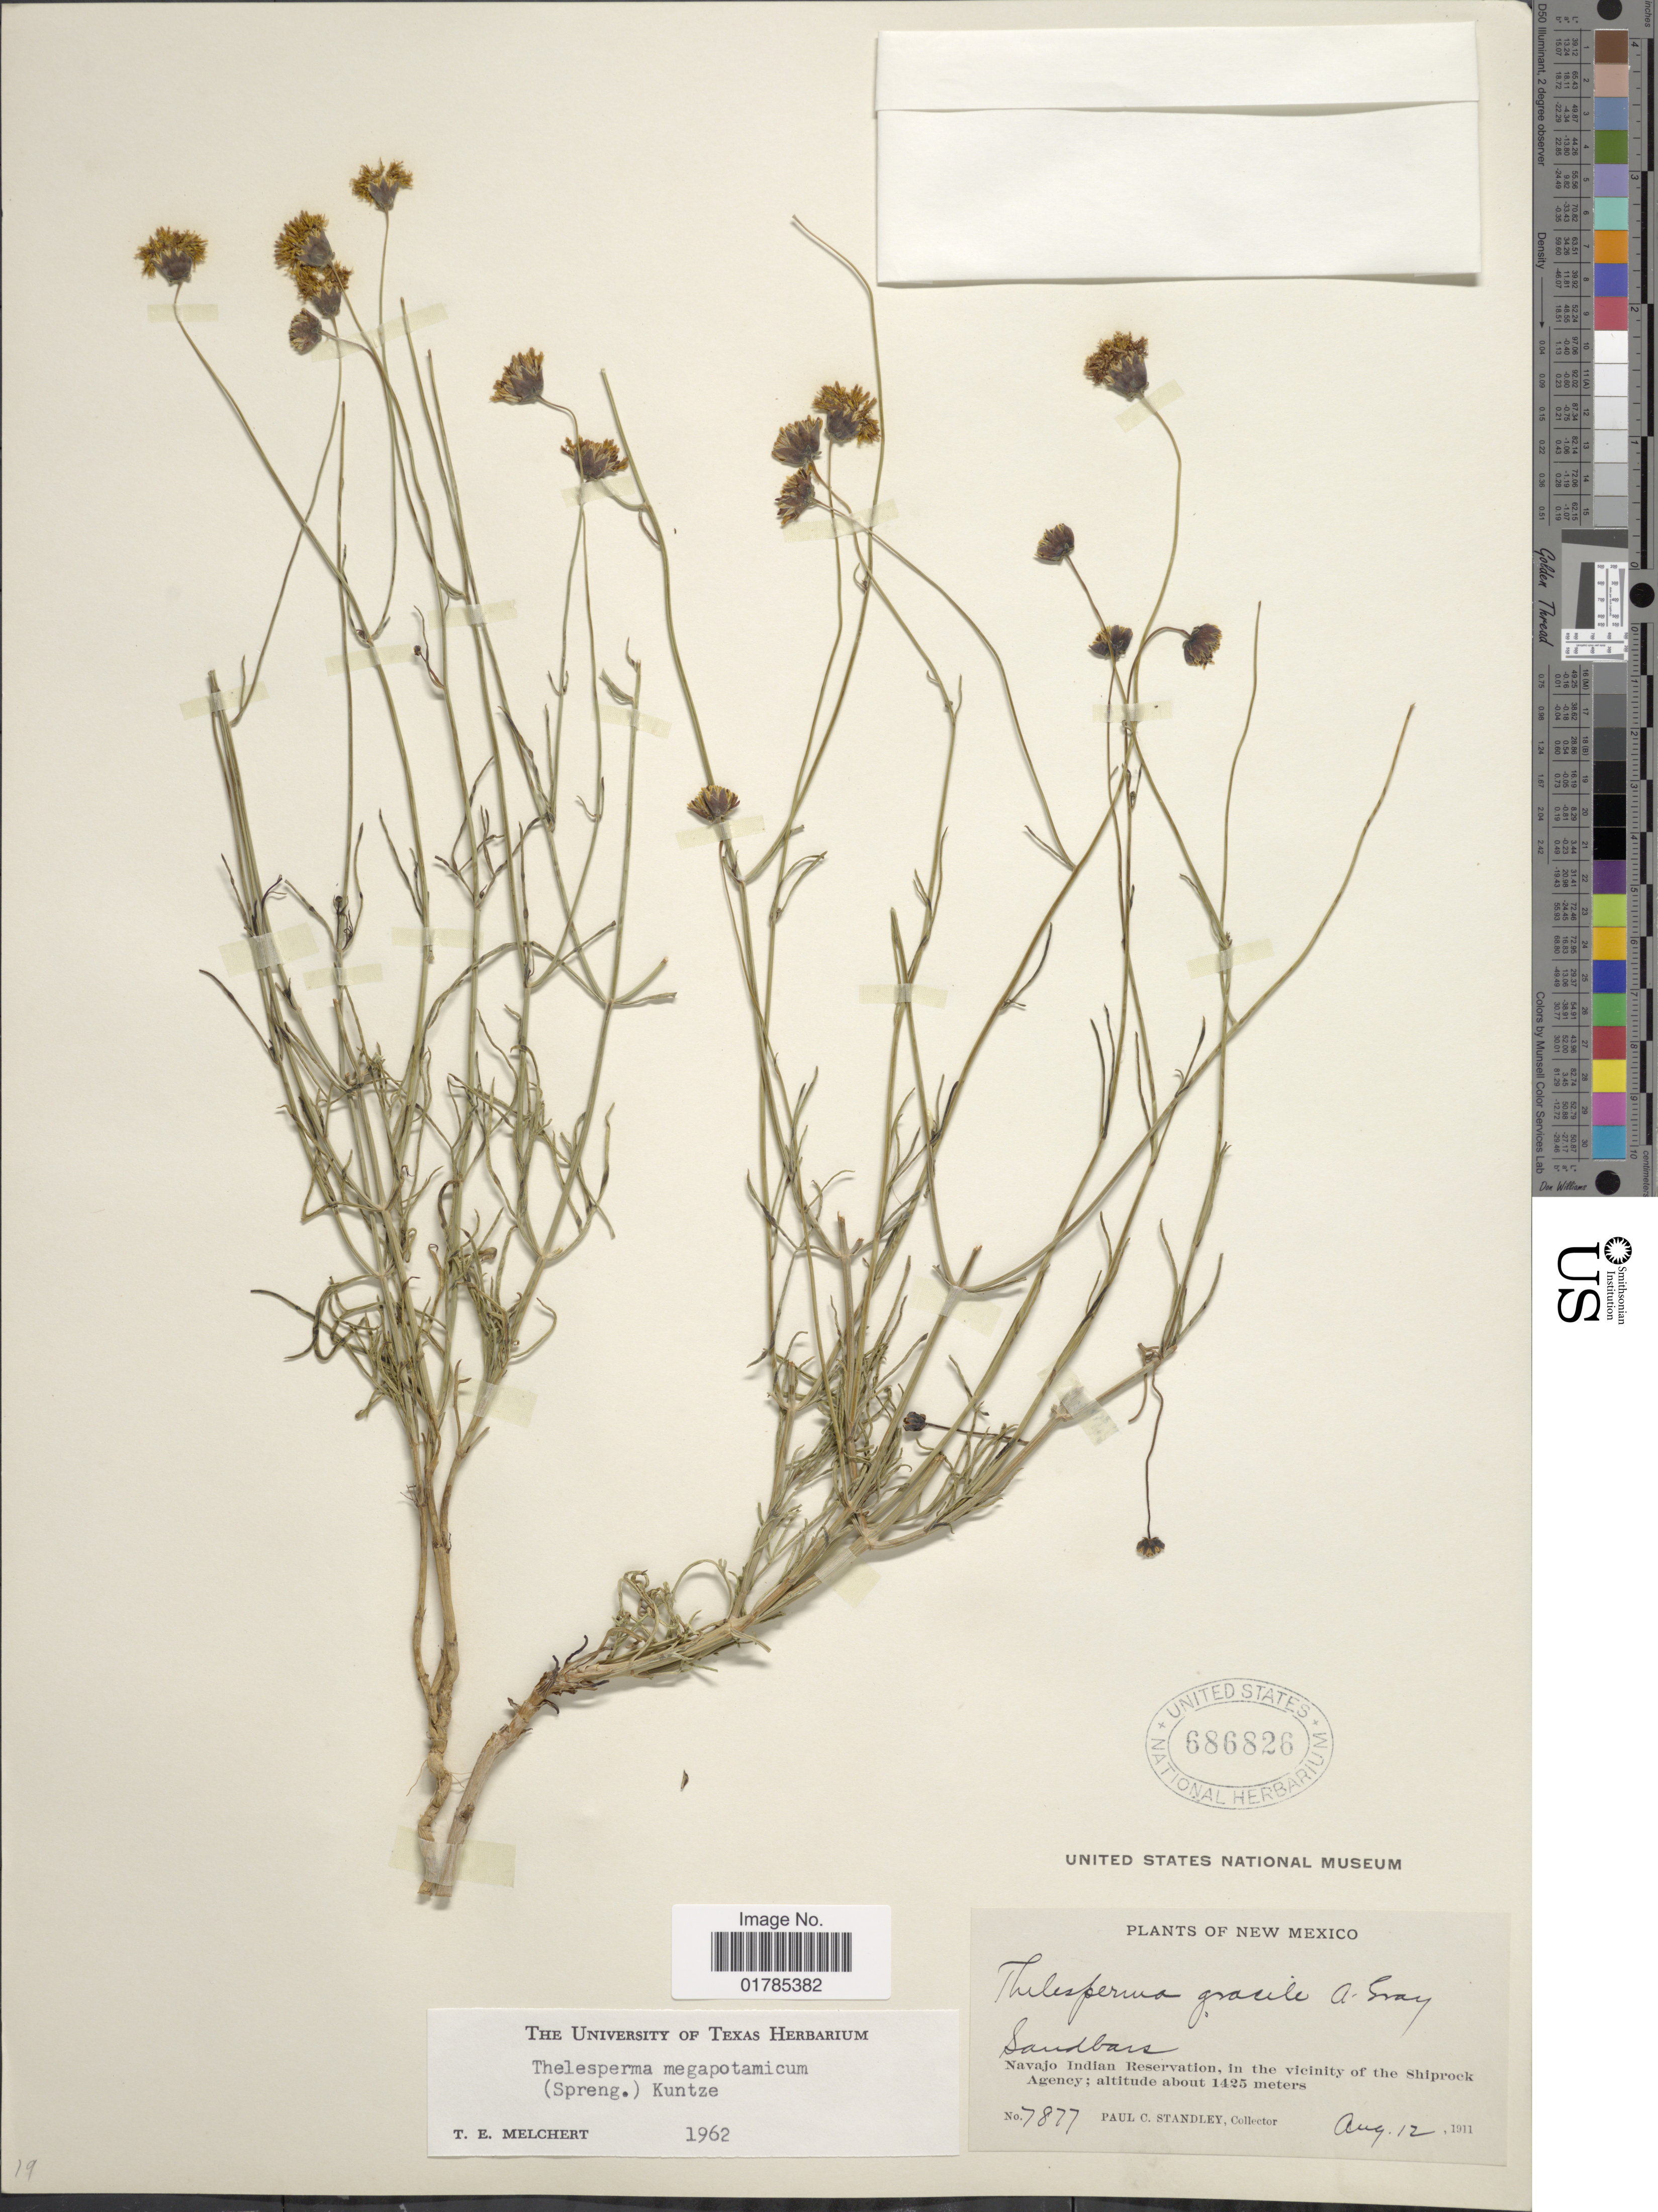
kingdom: Plantae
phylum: Tracheophyta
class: Magnoliopsida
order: Asterales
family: Asteraceae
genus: Thelesperma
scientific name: Thelesperma megapotamicum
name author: (Spreng.) Herter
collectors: P. C. Standley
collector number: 7877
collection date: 1911-08-12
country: United States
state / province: New Mexico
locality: Navajo Indian Reservation, in the vicinity of the Shiprock Agency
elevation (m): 1425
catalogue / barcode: US 686826